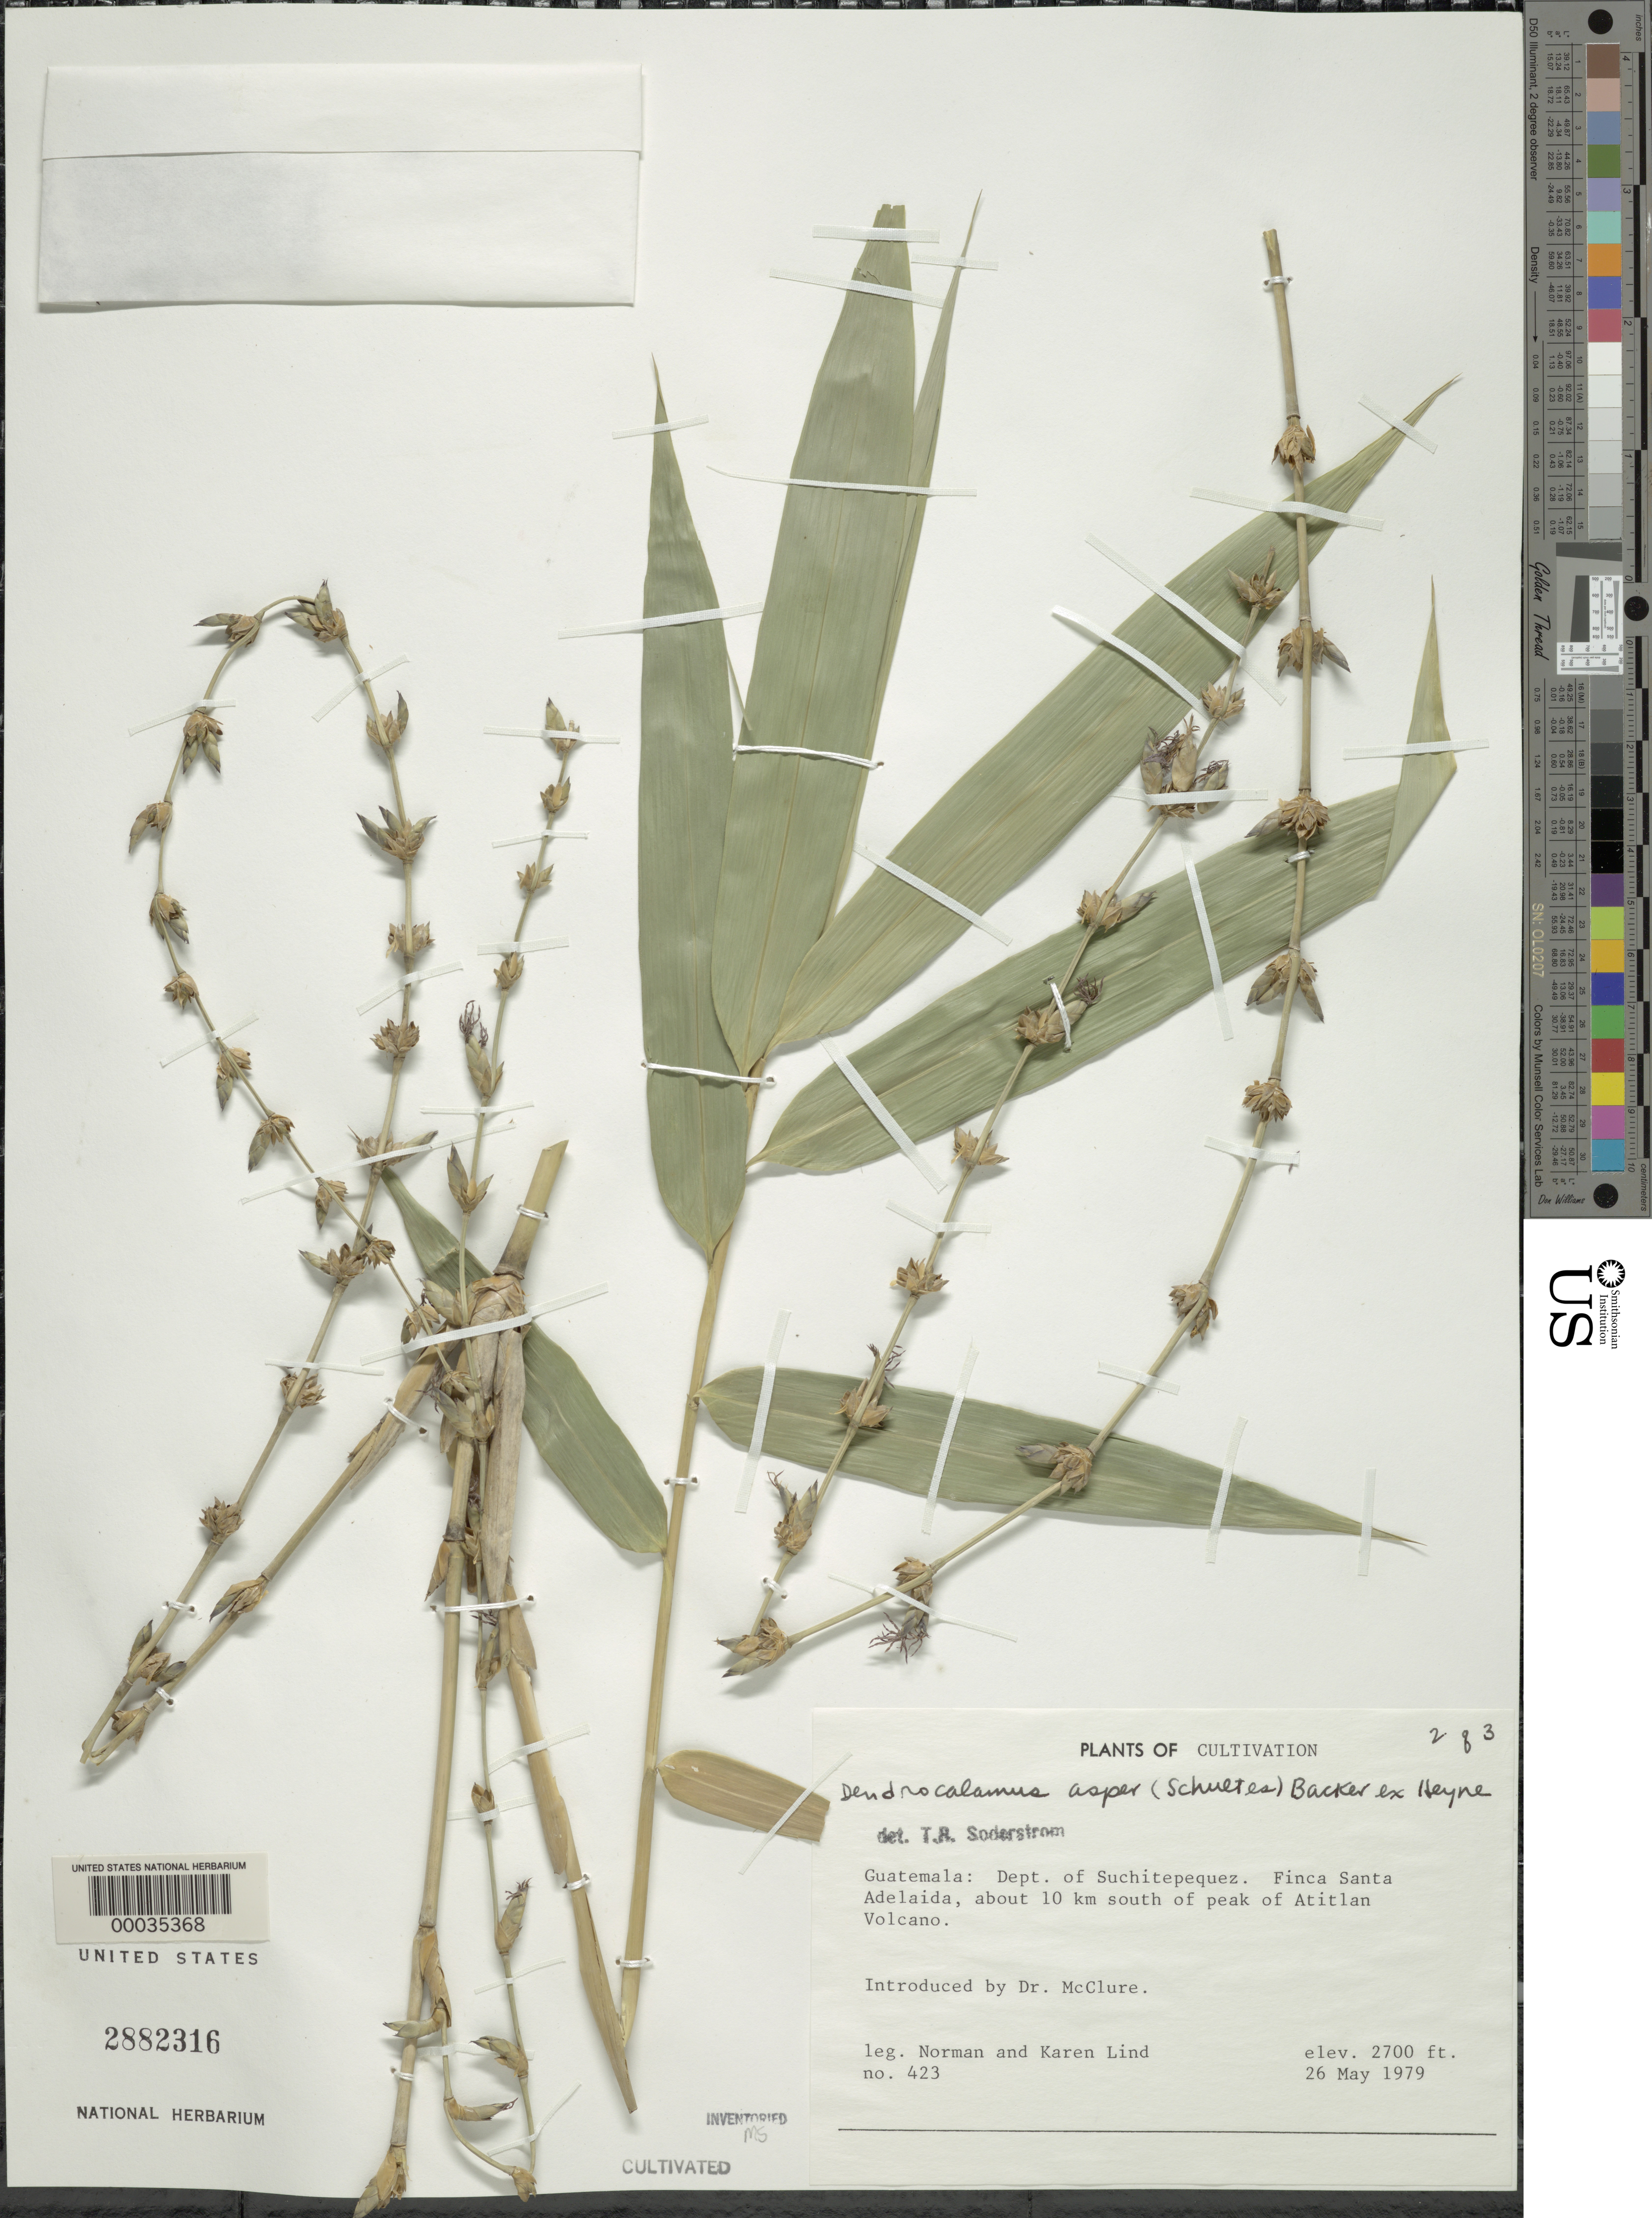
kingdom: Plantae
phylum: Tracheophyta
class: Liliopsida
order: Poales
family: Poaceae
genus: Dendrocalamus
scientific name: Dendrocalamus asper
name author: (Schult. & Schult. f.) Backer ex K. Heyne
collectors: N. Lind & K. Lind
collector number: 423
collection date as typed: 26 May 1979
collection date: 1979-05-26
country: Guatemala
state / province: Suchitepéquez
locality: Finca Santa Adelaida, Atitlan Volcano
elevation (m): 824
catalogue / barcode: US 2882316